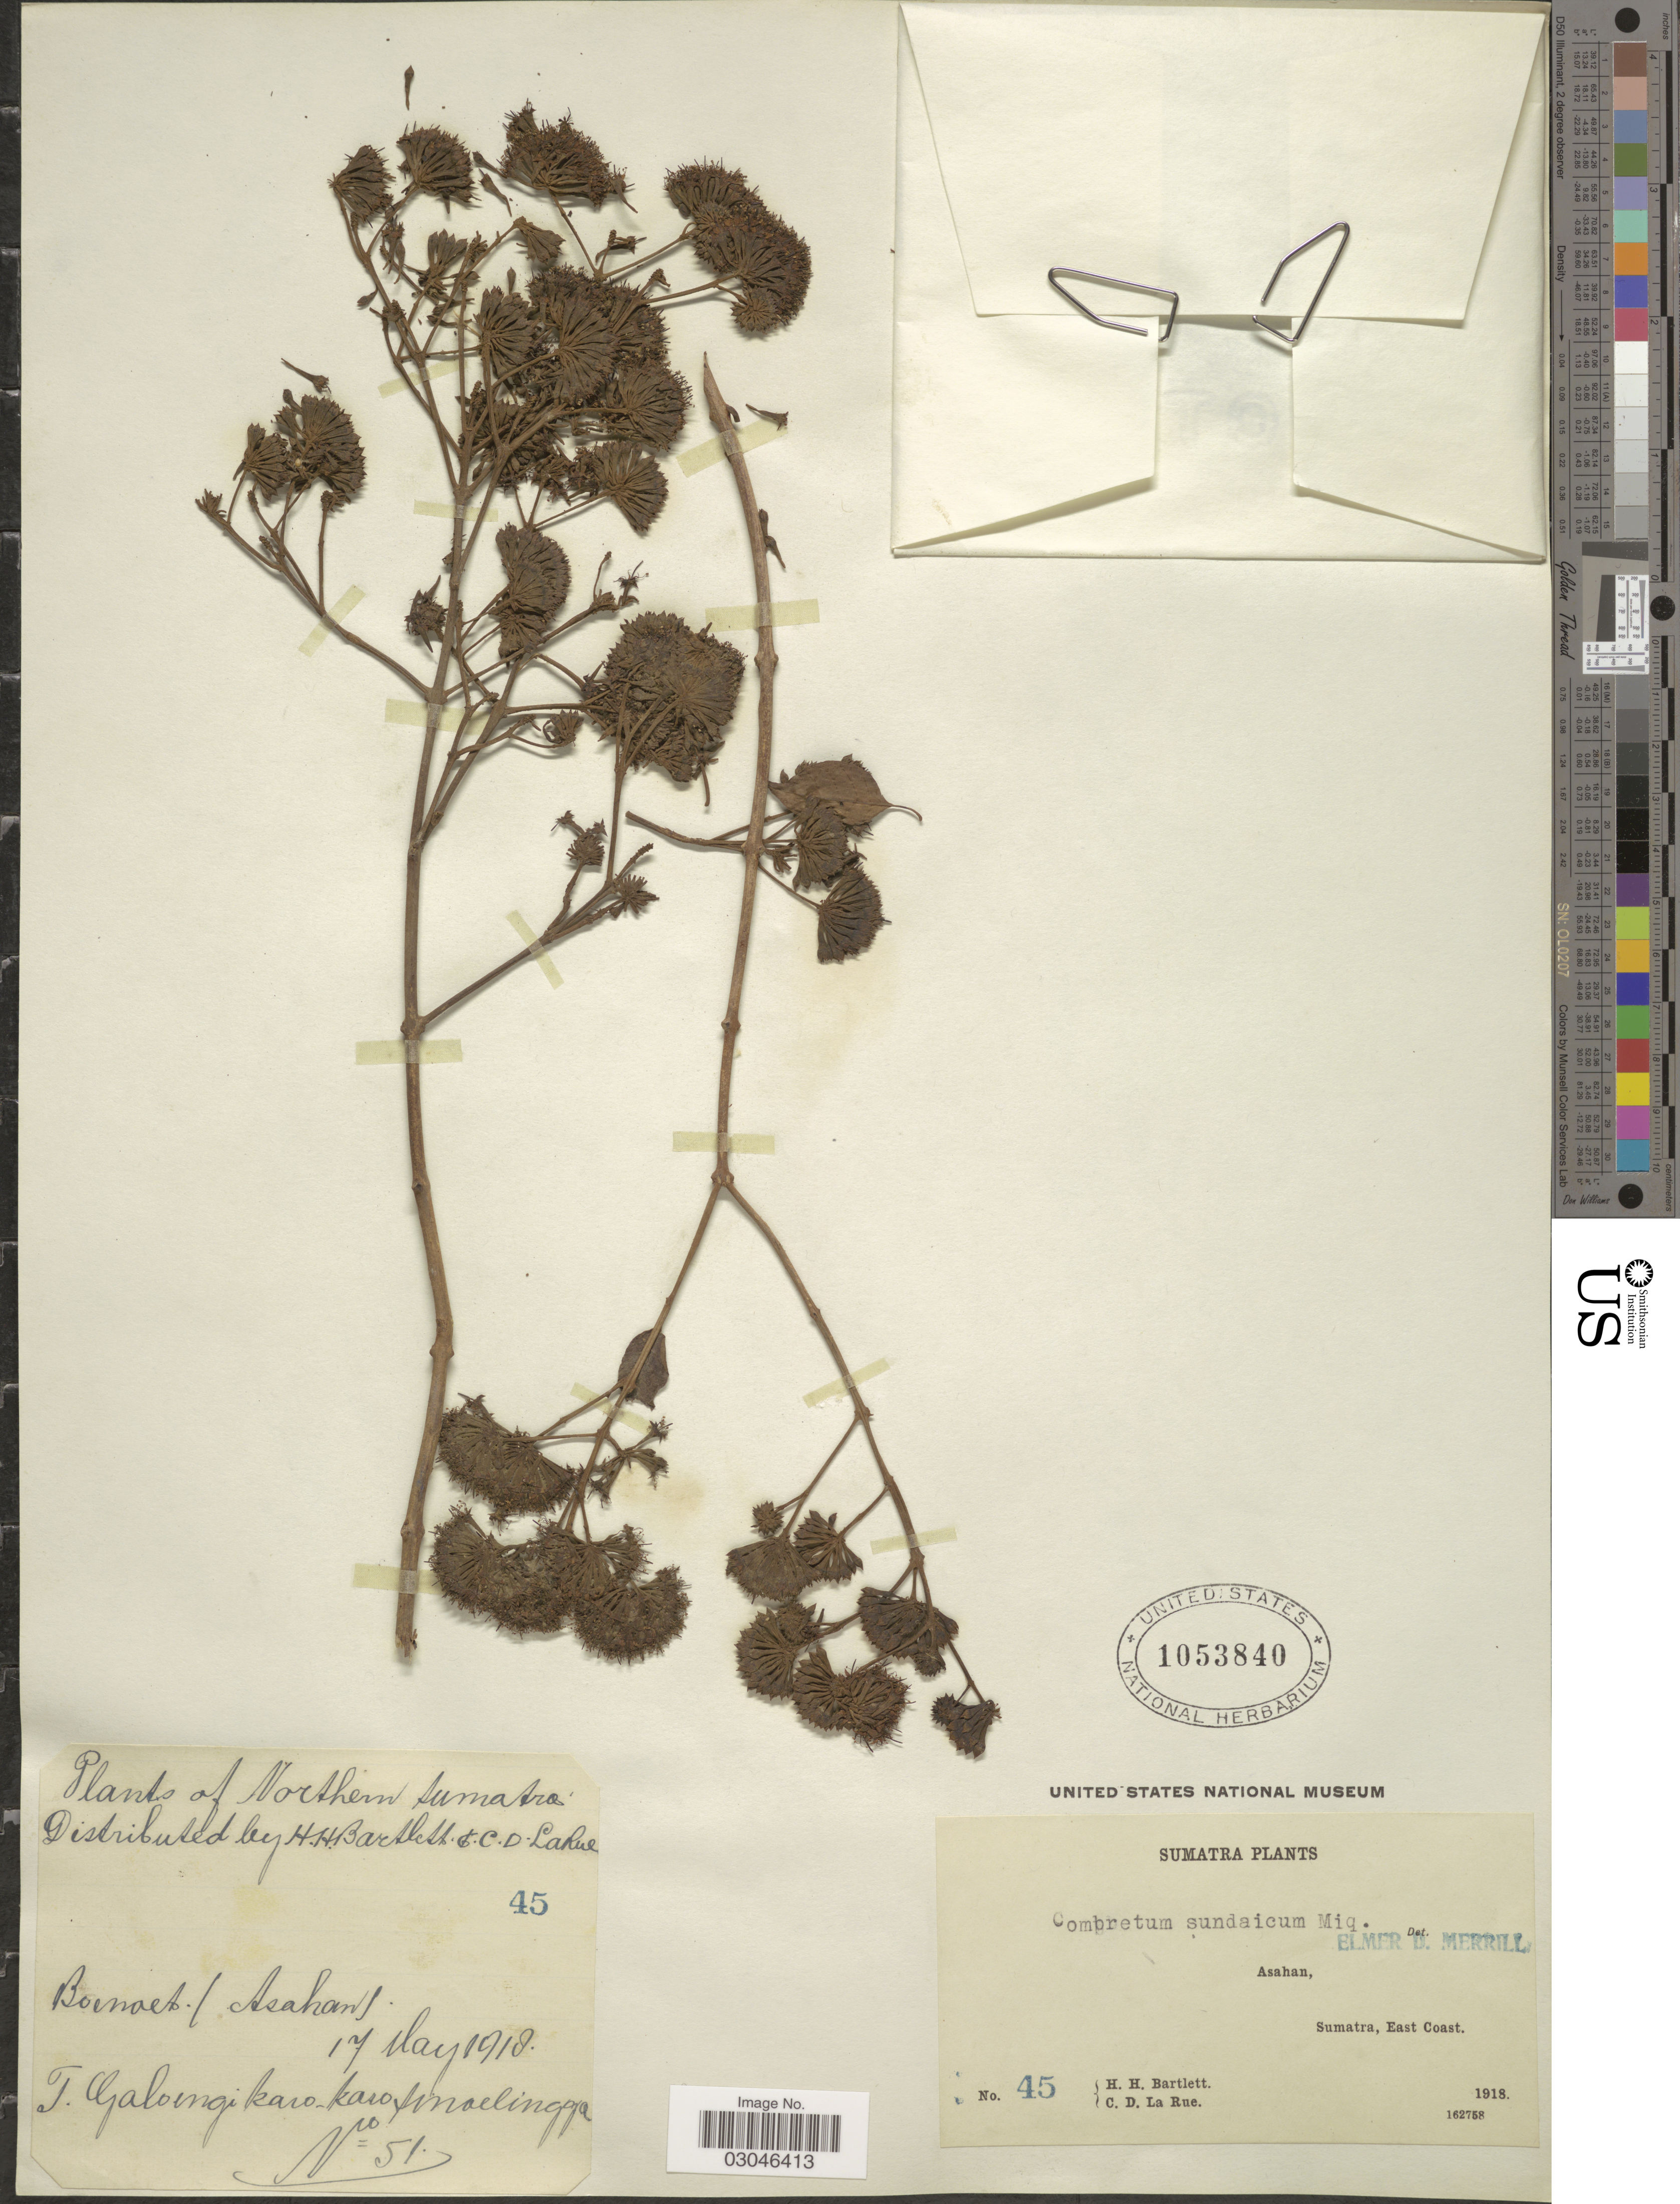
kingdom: Plantae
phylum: Tracheophyta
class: Magnoliopsida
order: Myrtales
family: Combretaceae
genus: Combretum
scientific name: Combretum sundaicum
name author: Miq.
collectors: H. H. Bartlett & C. La Rue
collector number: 45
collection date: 1918-05-17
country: Indonesia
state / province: Sumatra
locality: Northern Sumatra. Boenoet (Asahan). East Coast.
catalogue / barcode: US 1053840